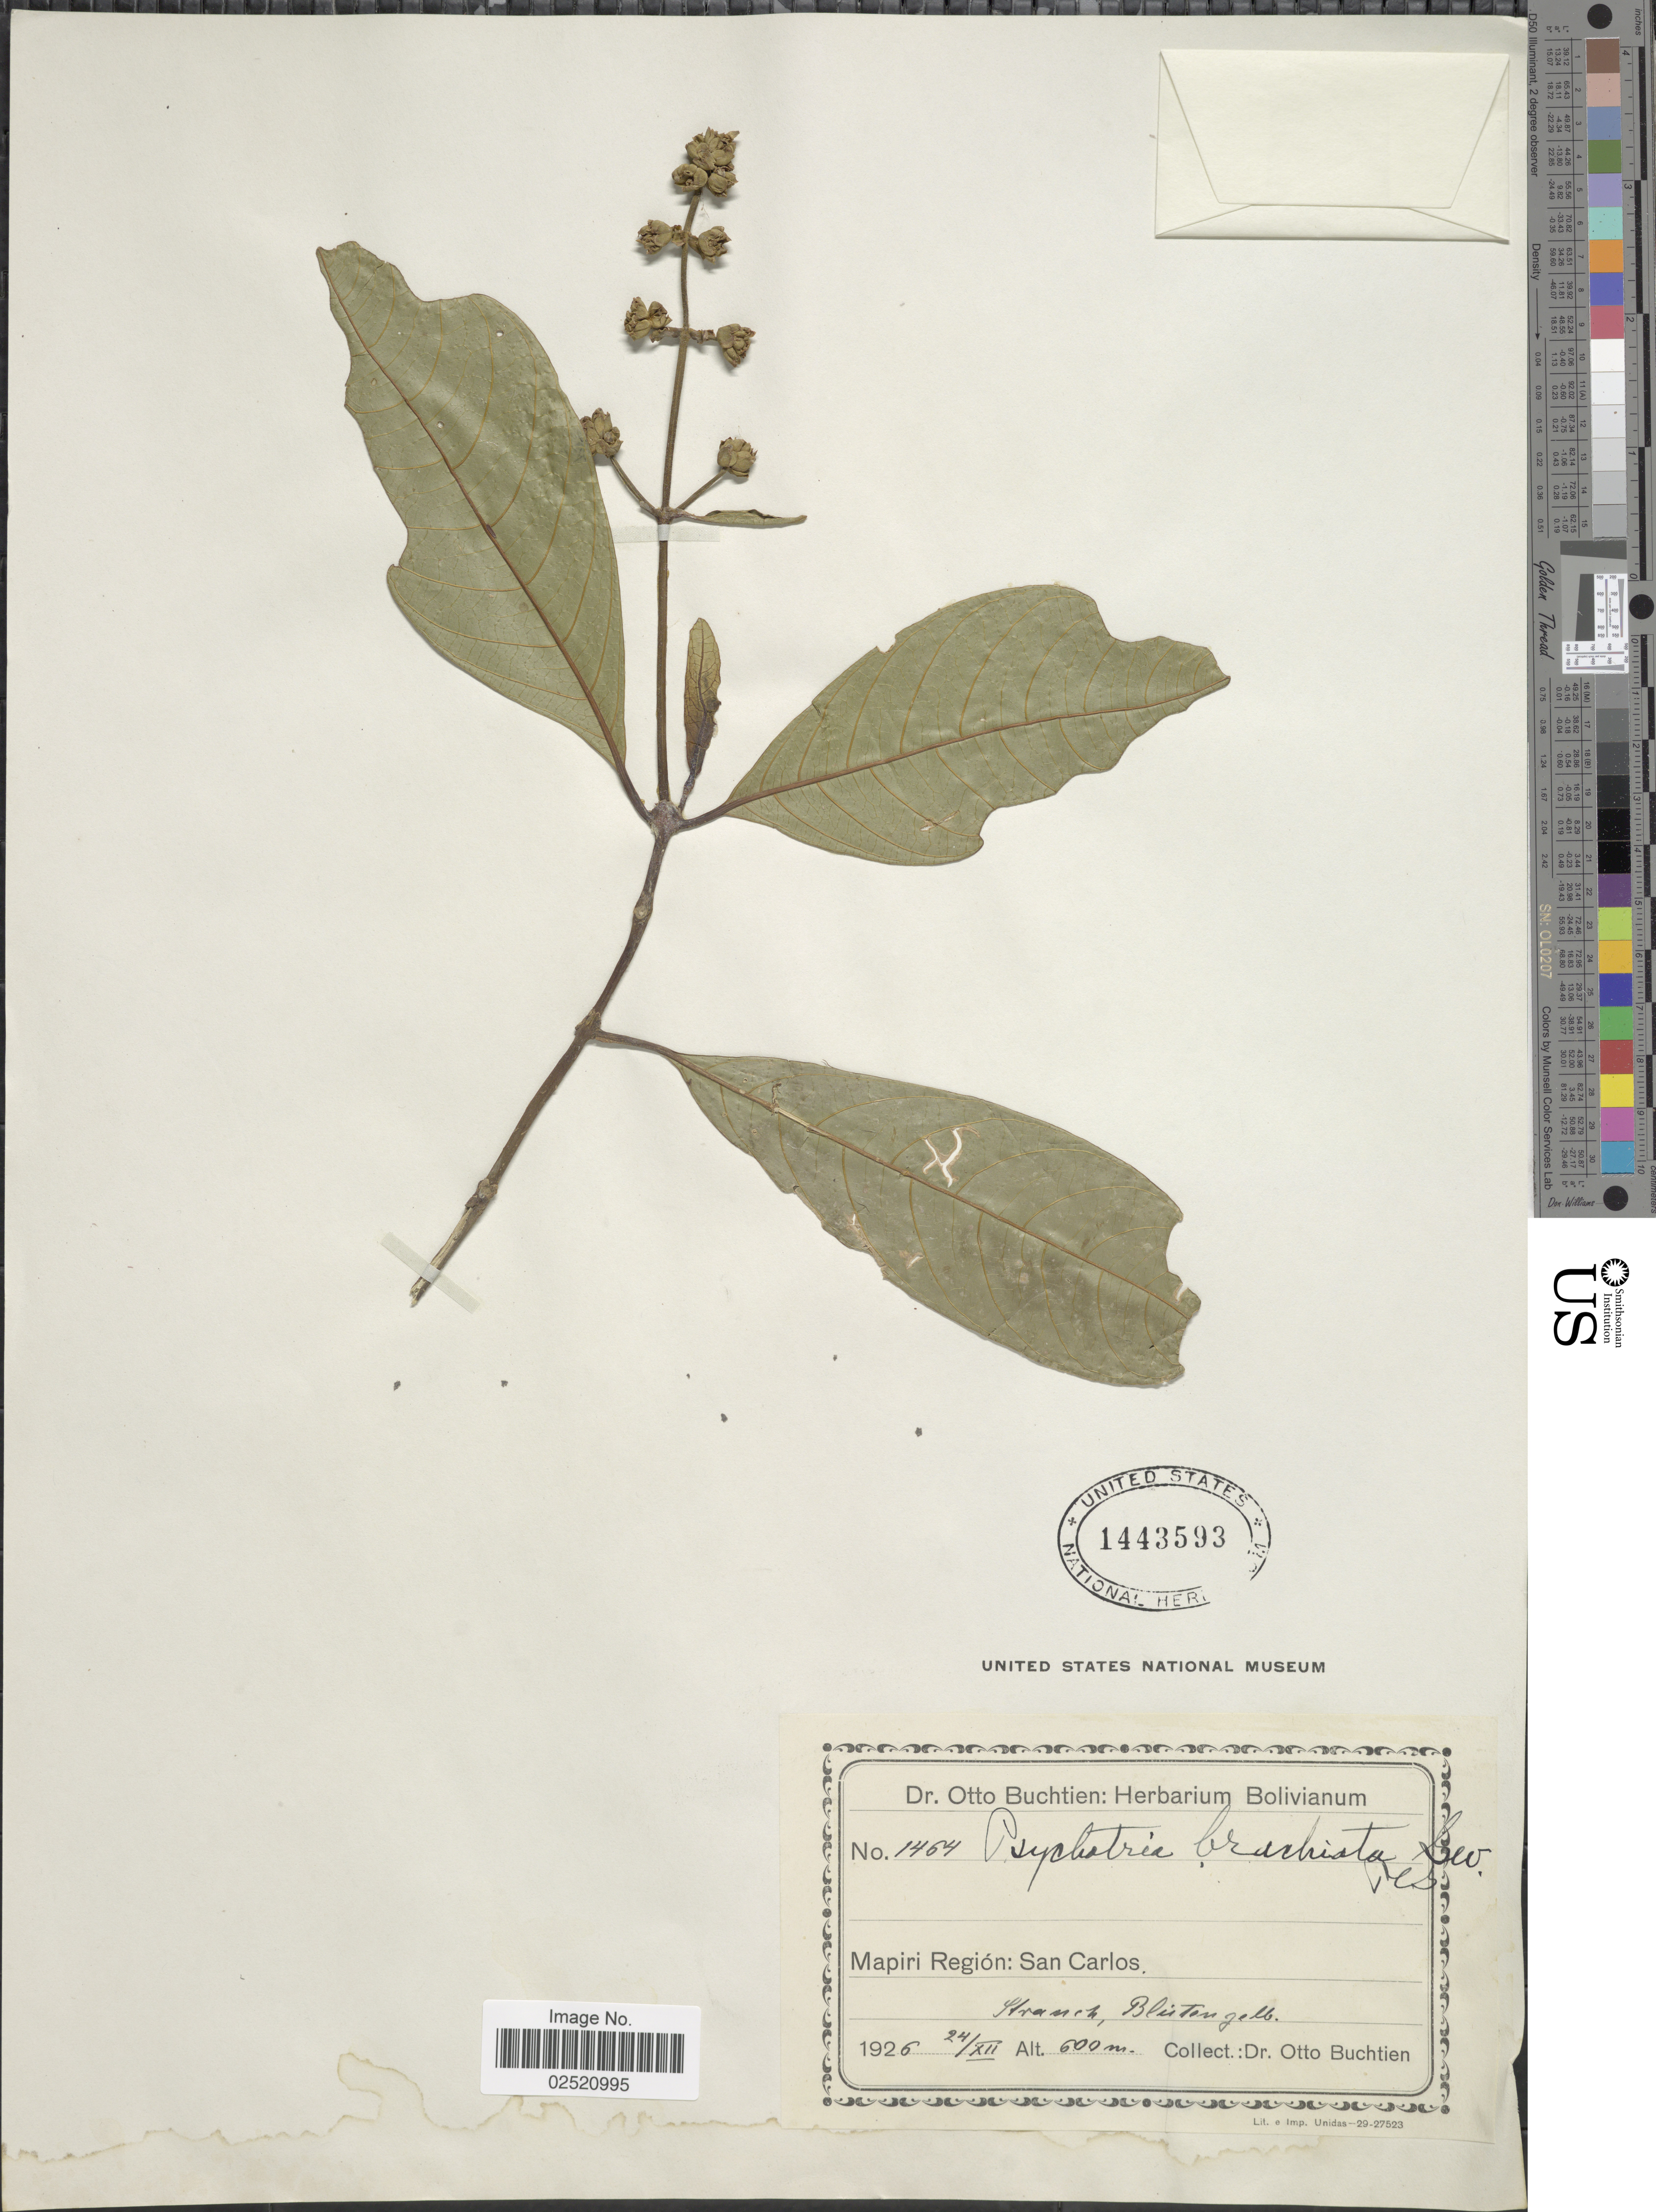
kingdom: Plantae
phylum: Tracheophyta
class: Magnoliopsida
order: Gentianales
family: Rubiaceae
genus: Psychotria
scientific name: Psychotria caerulea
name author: Ruiz & Pav.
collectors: O. Buchtien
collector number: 1464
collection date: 1926-12-24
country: Bolivia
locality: Mapiri Region: San Carlos, Strauch, Blutengelb.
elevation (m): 600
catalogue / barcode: US 1443593